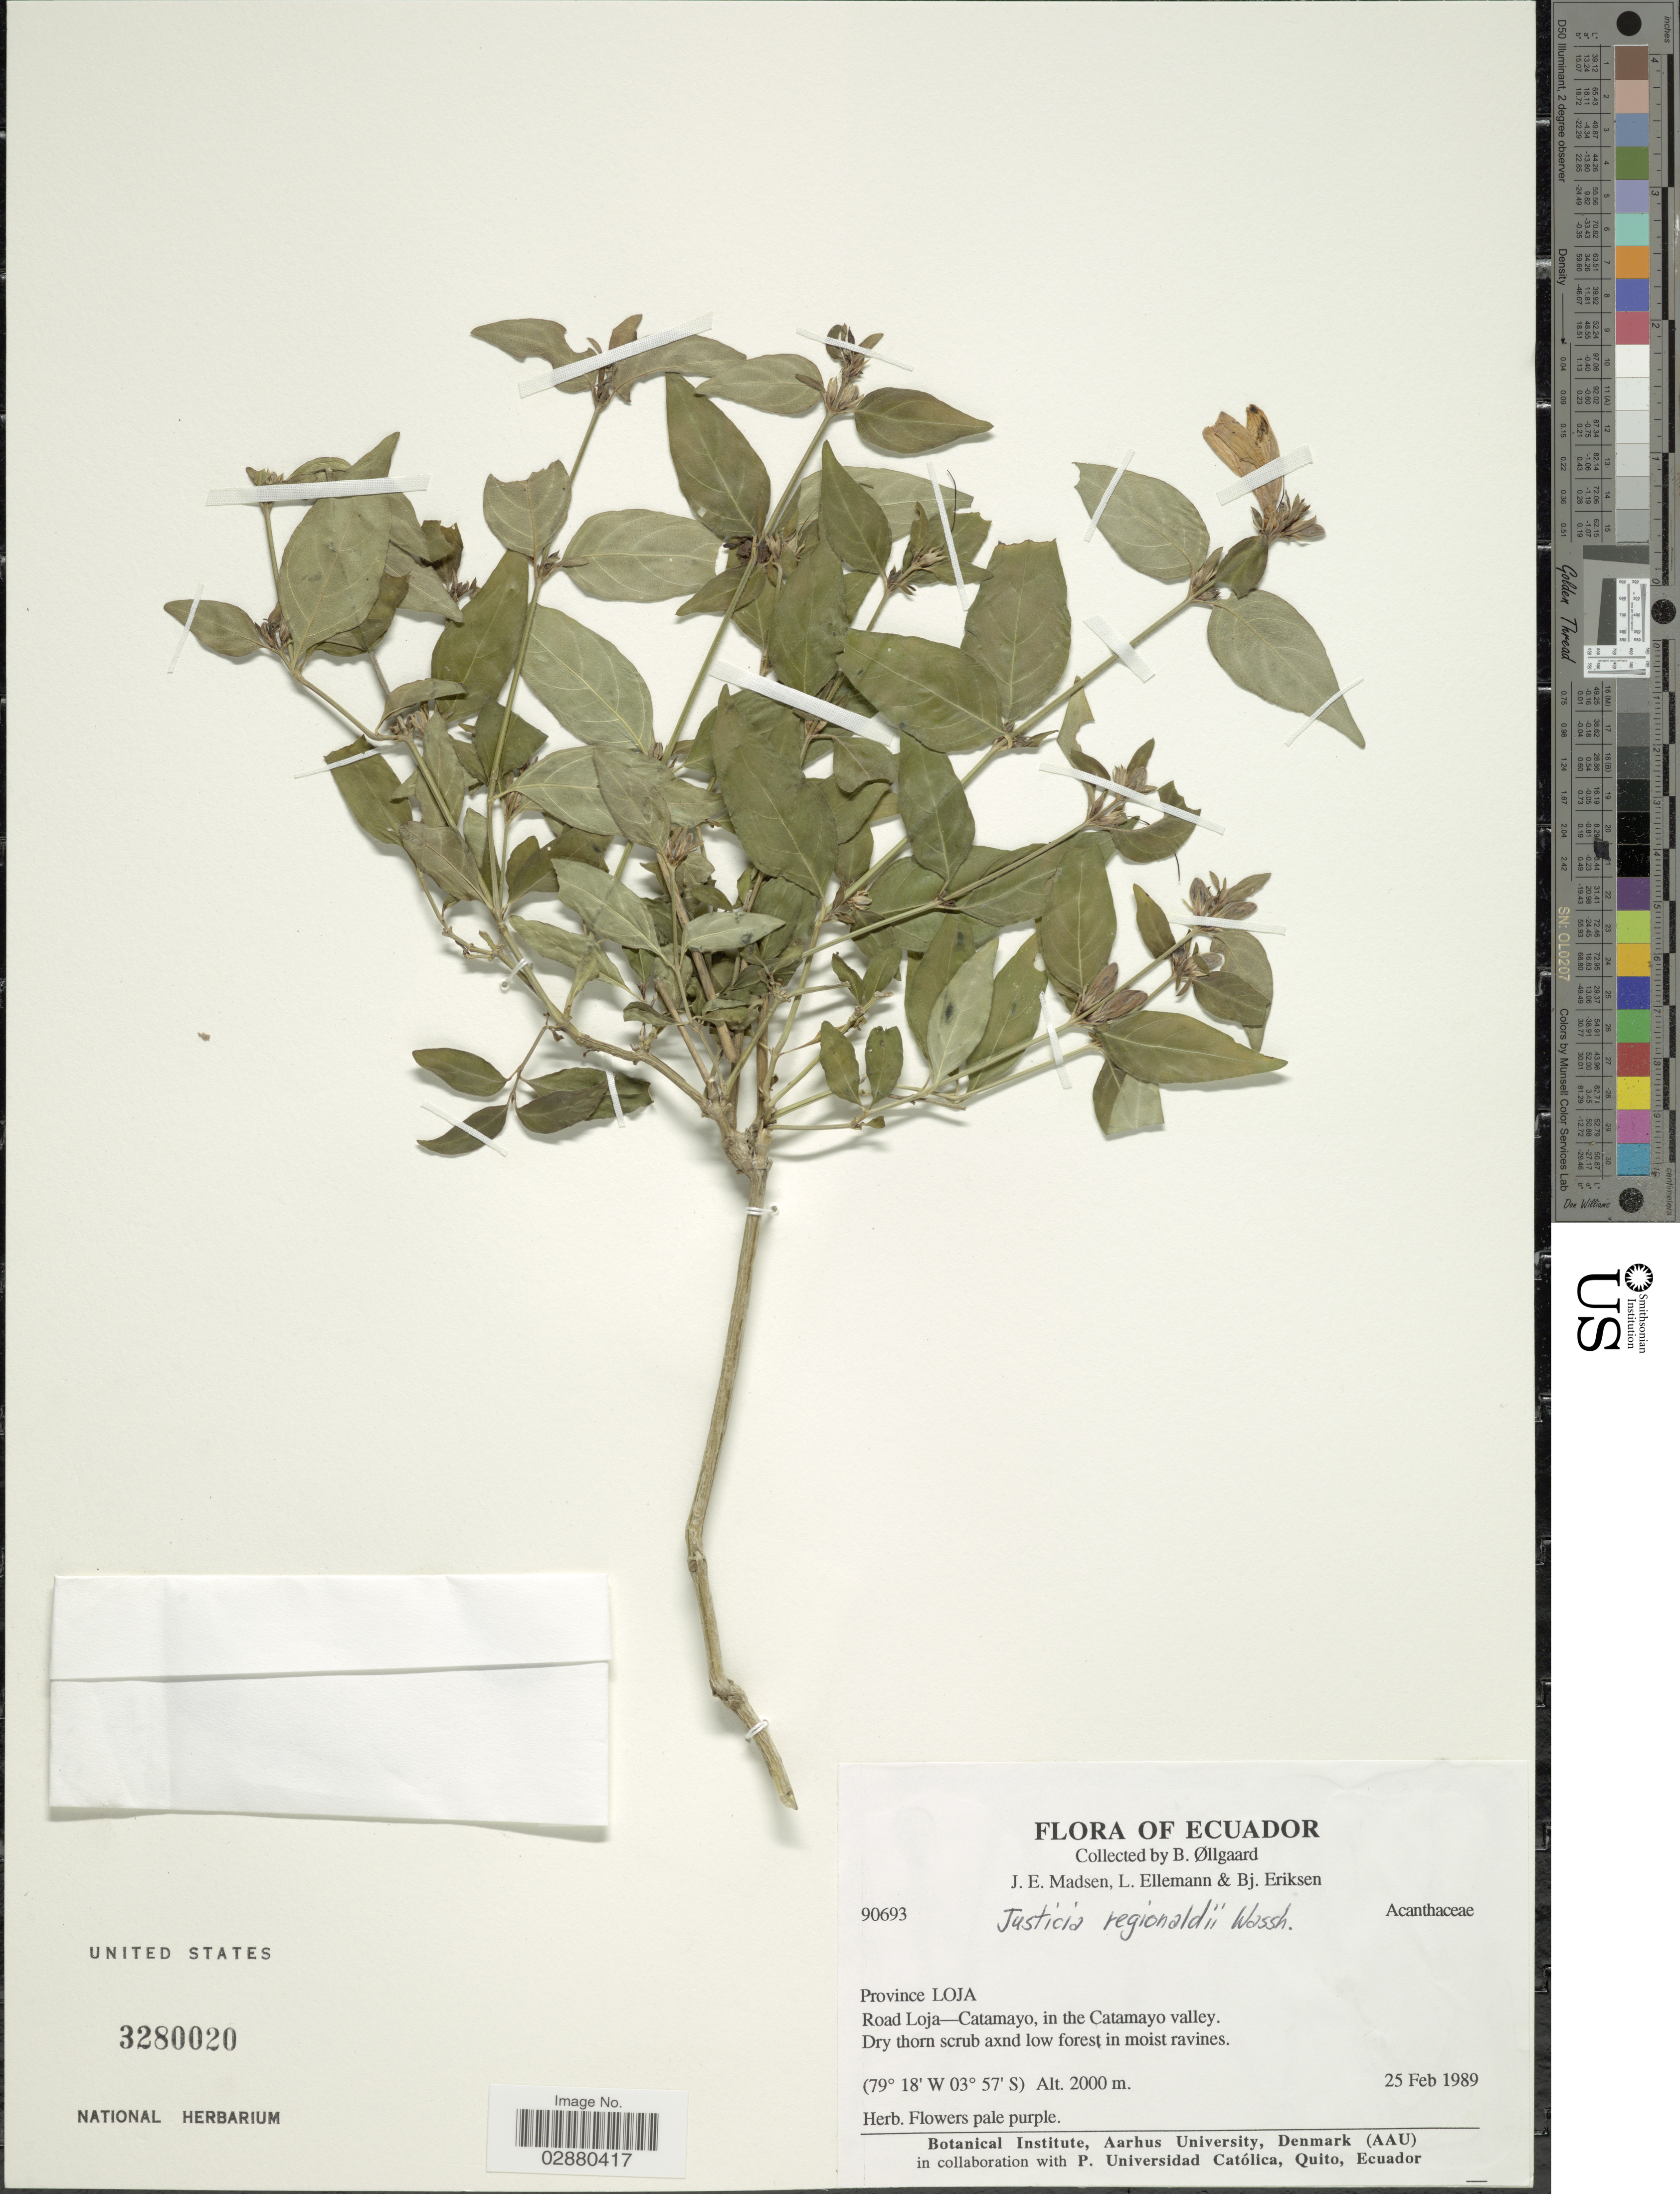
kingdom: Plantae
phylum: Tracheophyta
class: Magnoliopsida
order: Lamiales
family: Acanthaceae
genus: Justicia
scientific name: Justicia reginaldii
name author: Wassh.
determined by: Fisher, Amanda, (LOB), California State University, Long Beach (UNITED STATES)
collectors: B. Øllgaard, J. E. Madsen, L. Ellemann & B. Eriksen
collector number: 90693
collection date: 1989-02-25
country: Ecuador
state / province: Loja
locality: Road Loja-Catamayo, in the Catamayo valley.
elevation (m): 2000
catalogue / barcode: US 3280020